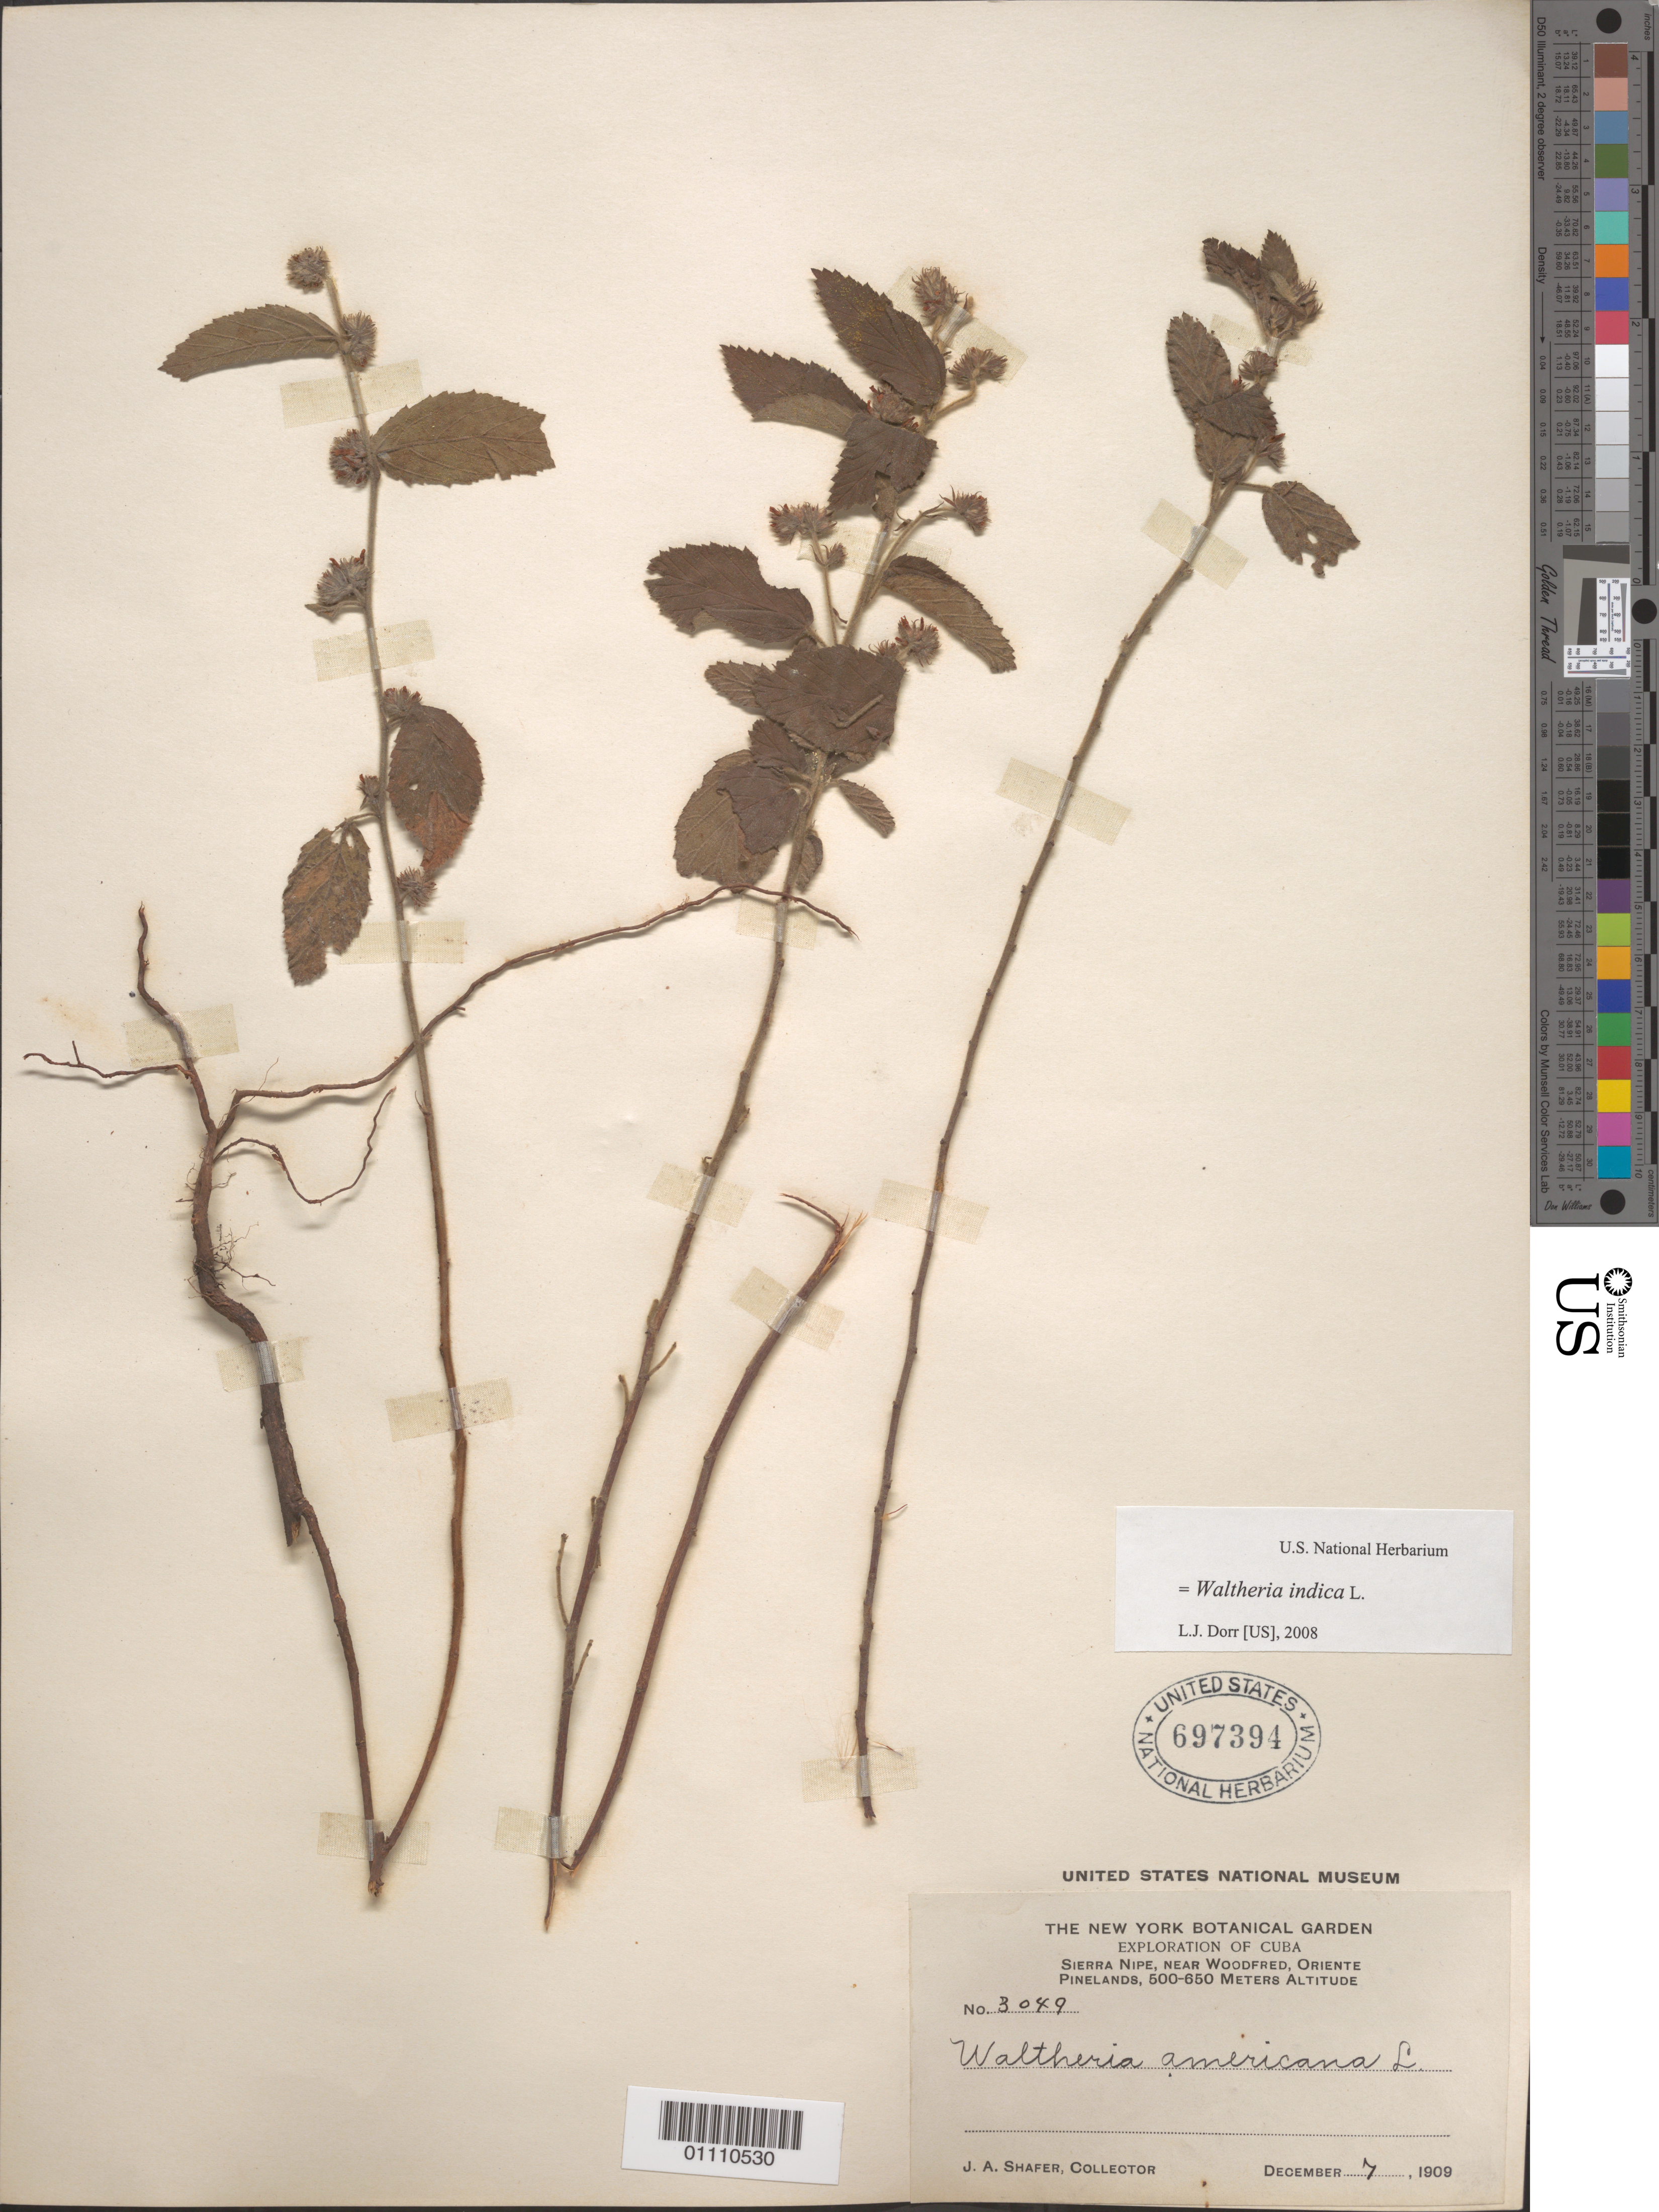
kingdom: Plantae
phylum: Tracheophyta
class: Magnoliopsida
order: Malvales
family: Malvaceae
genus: Waltheria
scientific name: Waltheria indica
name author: L.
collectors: J. A. Shafer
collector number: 3049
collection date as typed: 07 Dec 1909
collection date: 1909-12-07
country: Cuba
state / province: Holguín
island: Cuba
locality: Sierra Nipe, near Woodfred, Oriente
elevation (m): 500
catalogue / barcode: US 697394